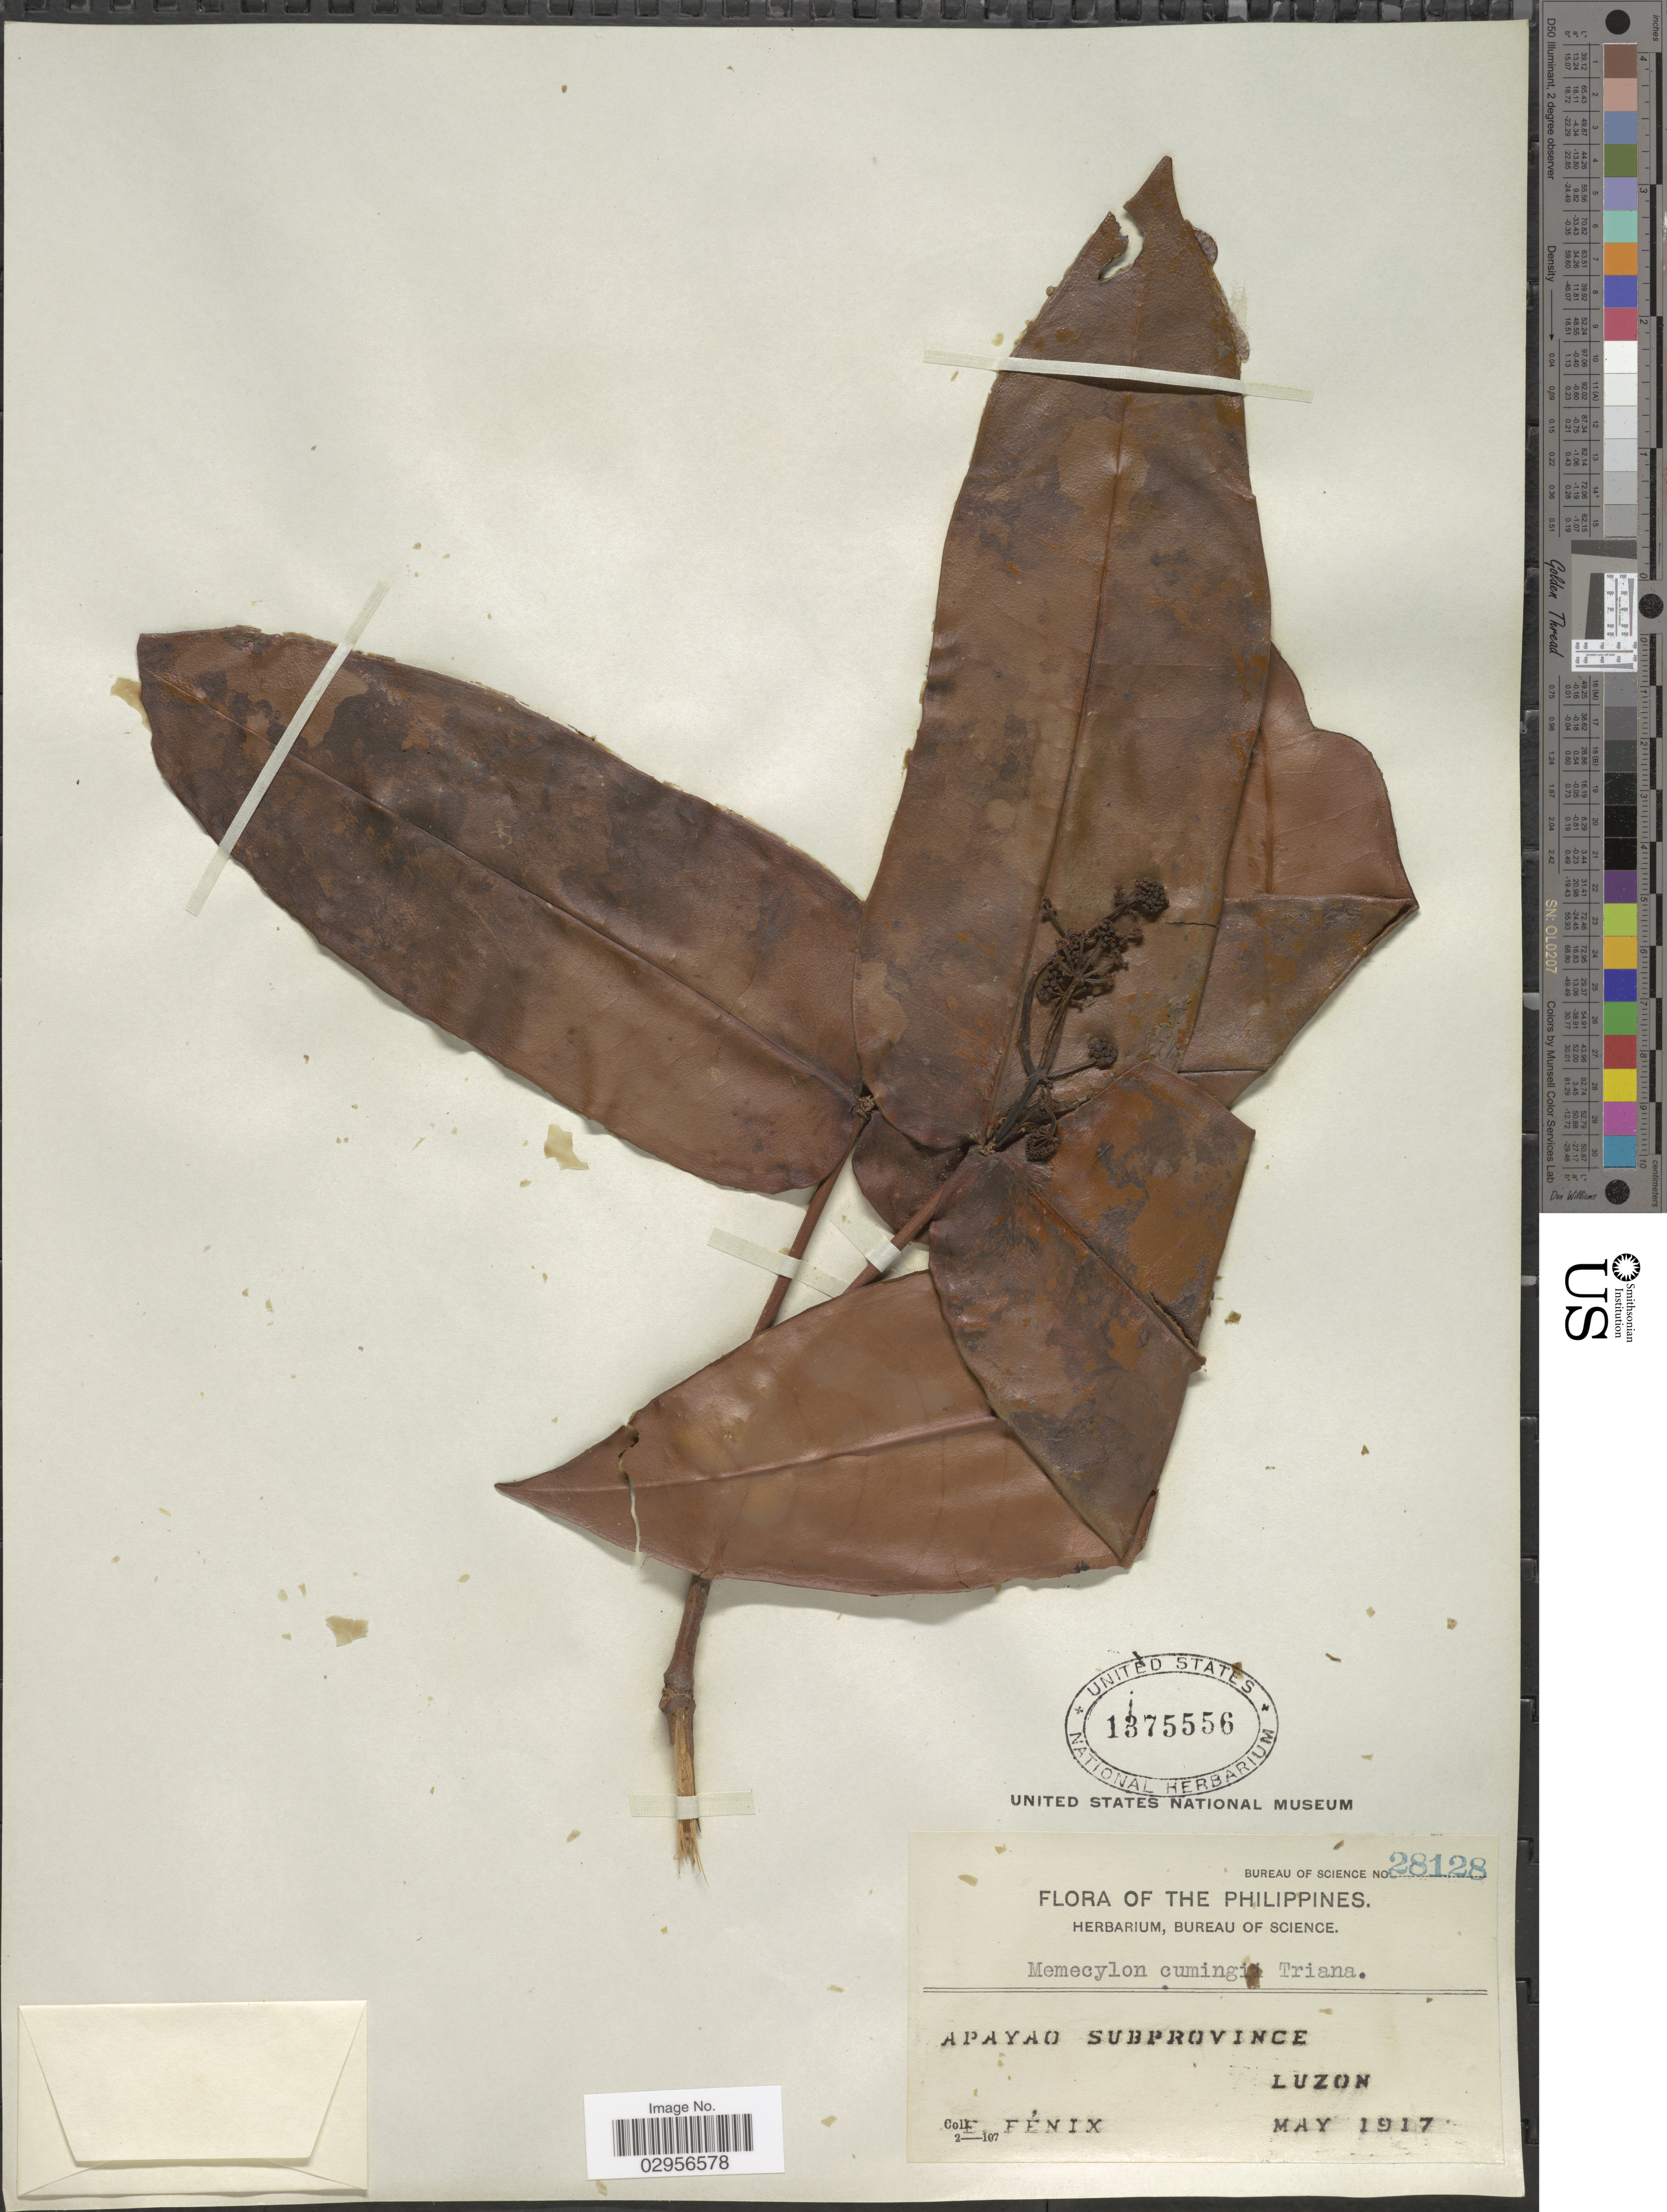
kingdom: Plantae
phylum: Tracheophyta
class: Magnoliopsida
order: Myrtales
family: Melastomataceae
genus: Memecylon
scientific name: Memecylon cumingii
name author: Naudin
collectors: E. Fénix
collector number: Bureau of Science 28128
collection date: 1917-05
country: Philippines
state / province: Cordillera (Administrative Region)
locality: Apayao Subprovince, Luzon.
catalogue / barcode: US 1375556